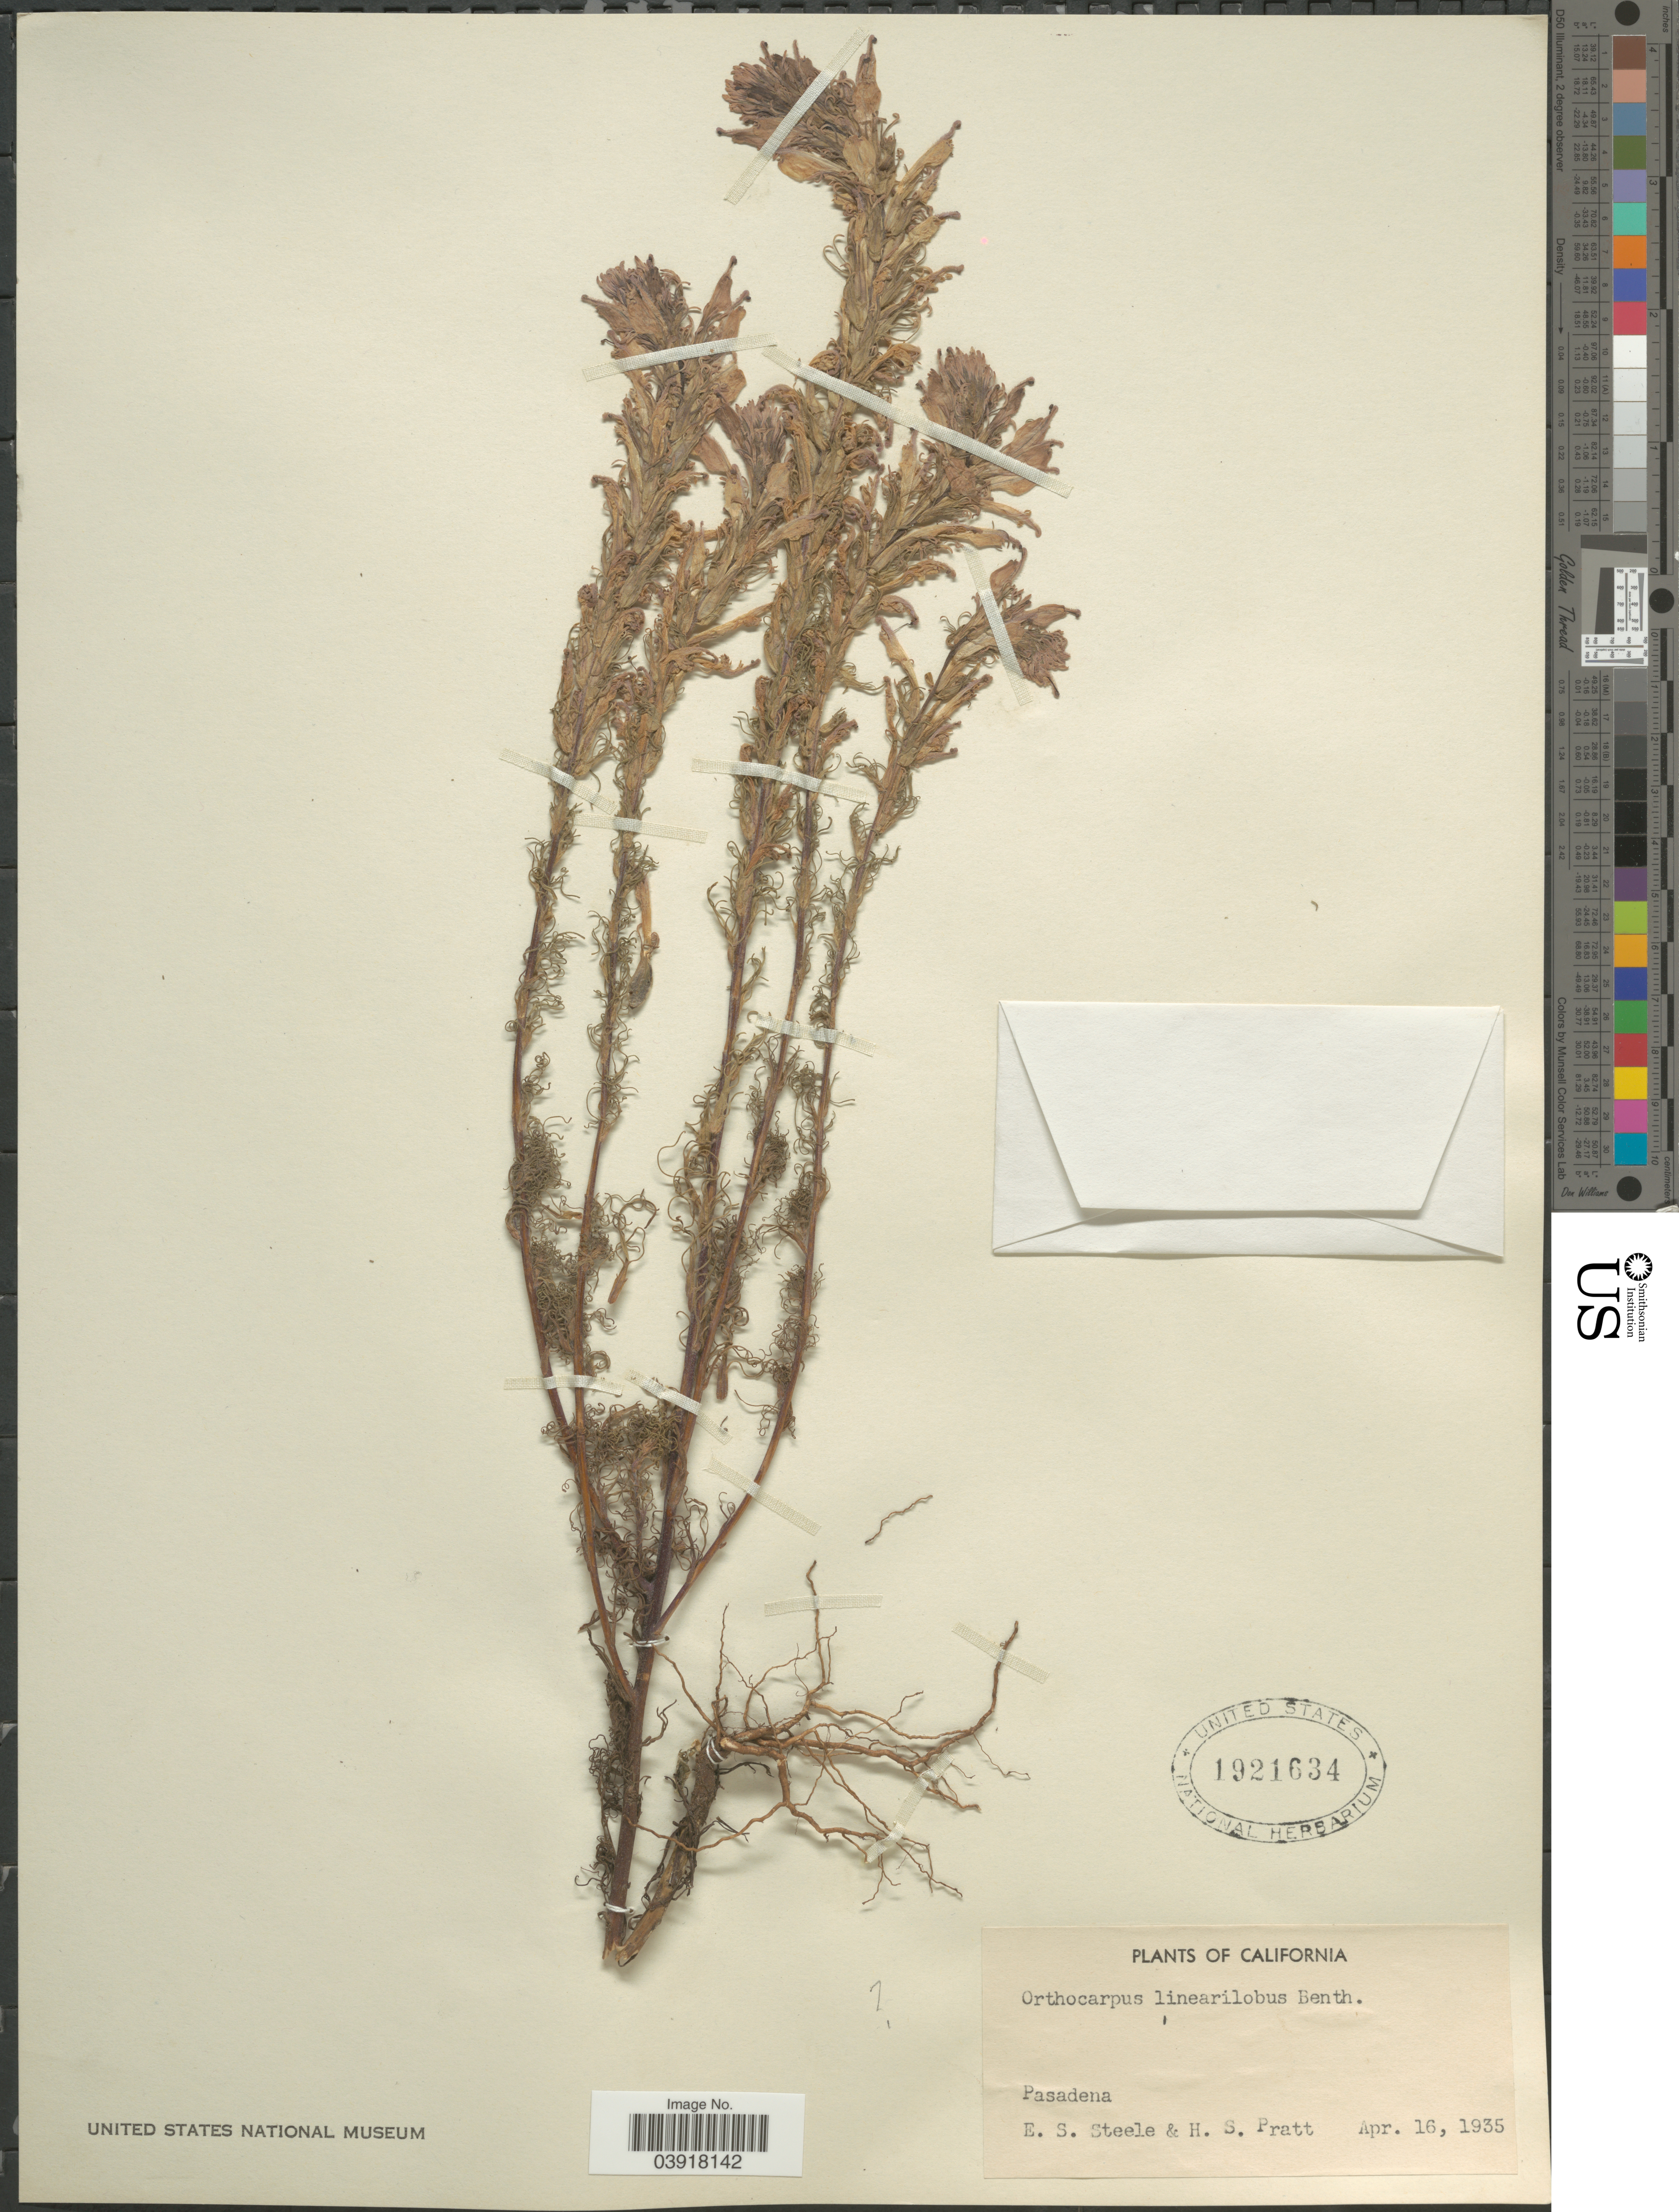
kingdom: Plantae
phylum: Tracheophyta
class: Magnoliopsida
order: Lamiales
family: Orobanchaceae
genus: Orthocarpus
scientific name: Orthocarpus sp.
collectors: E. Steele & H. Pratt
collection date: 1935-04-16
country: United States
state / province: California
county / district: Los Angeles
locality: Pasadena.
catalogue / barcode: US 1921634